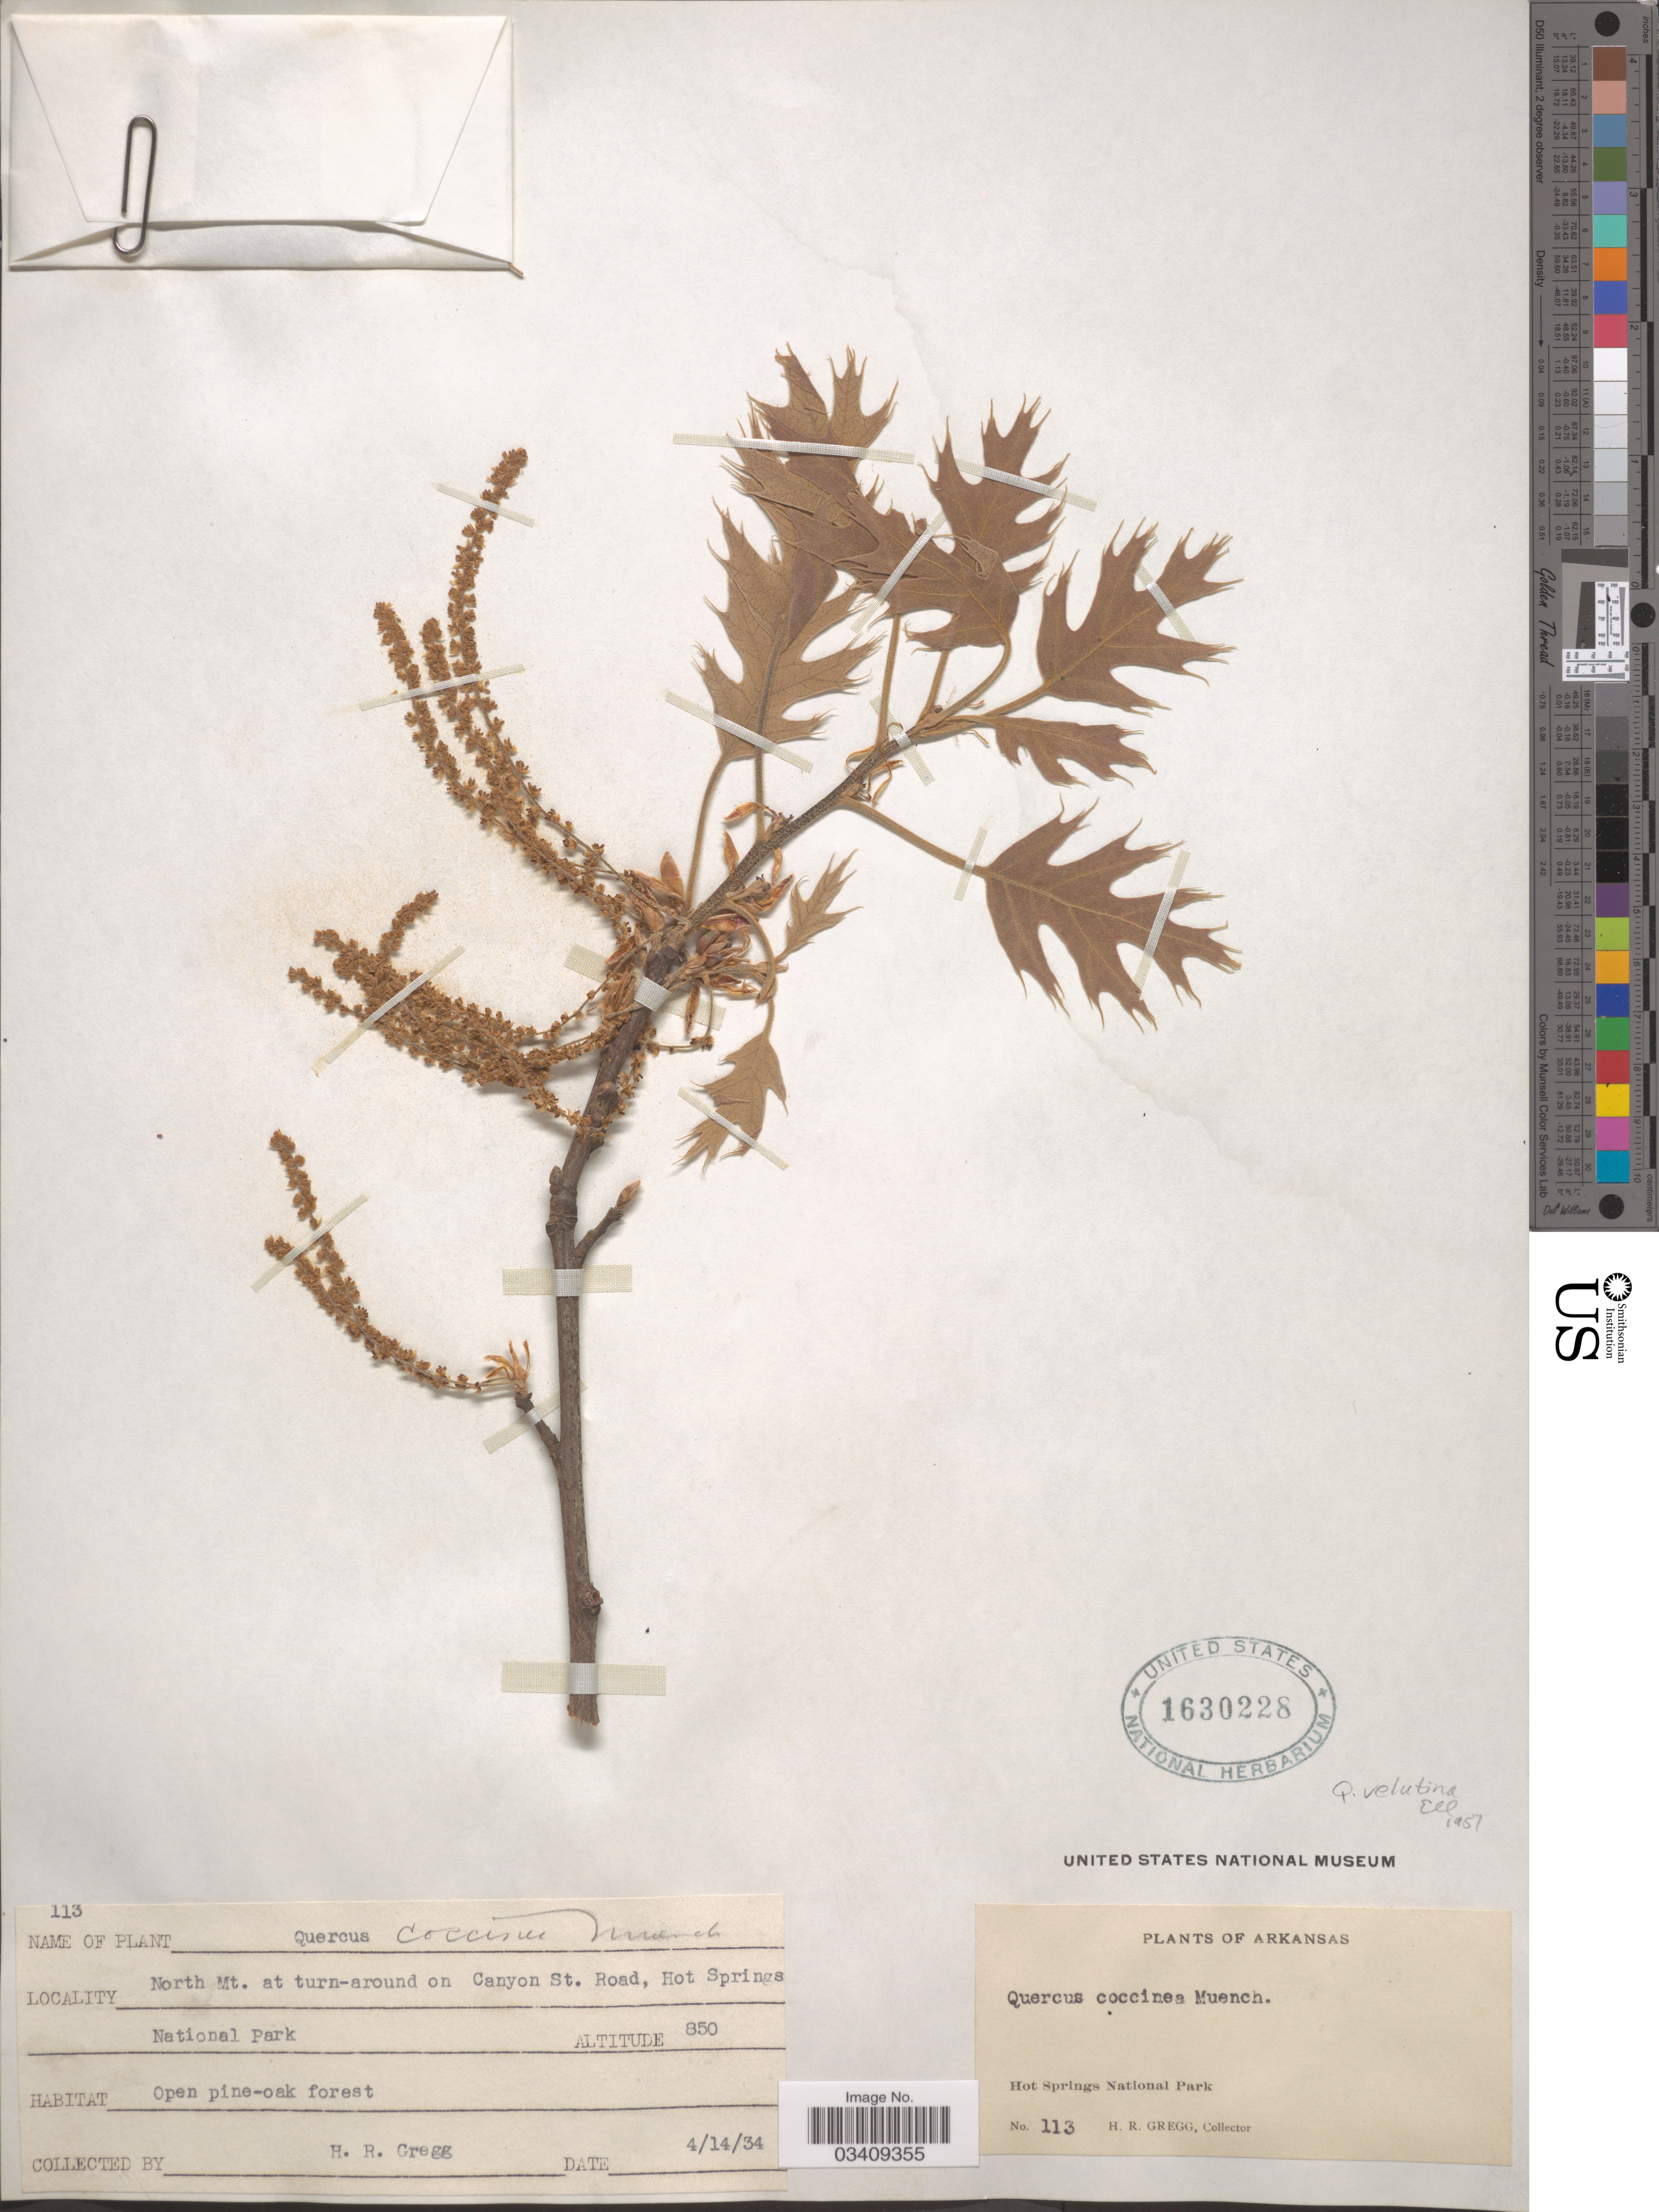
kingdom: Plantae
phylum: Tracheophyta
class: Magnoliopsida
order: Fagales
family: Fagaceae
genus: Quercus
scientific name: Quercus velutina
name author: Lam.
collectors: H. Gregg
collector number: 113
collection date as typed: Transcribed d/m/y: 14/4/34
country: United States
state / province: Arkansas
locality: North Mt. at turn-around Canyon St. Road, Hot Springs National Park.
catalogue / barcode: US 1630228